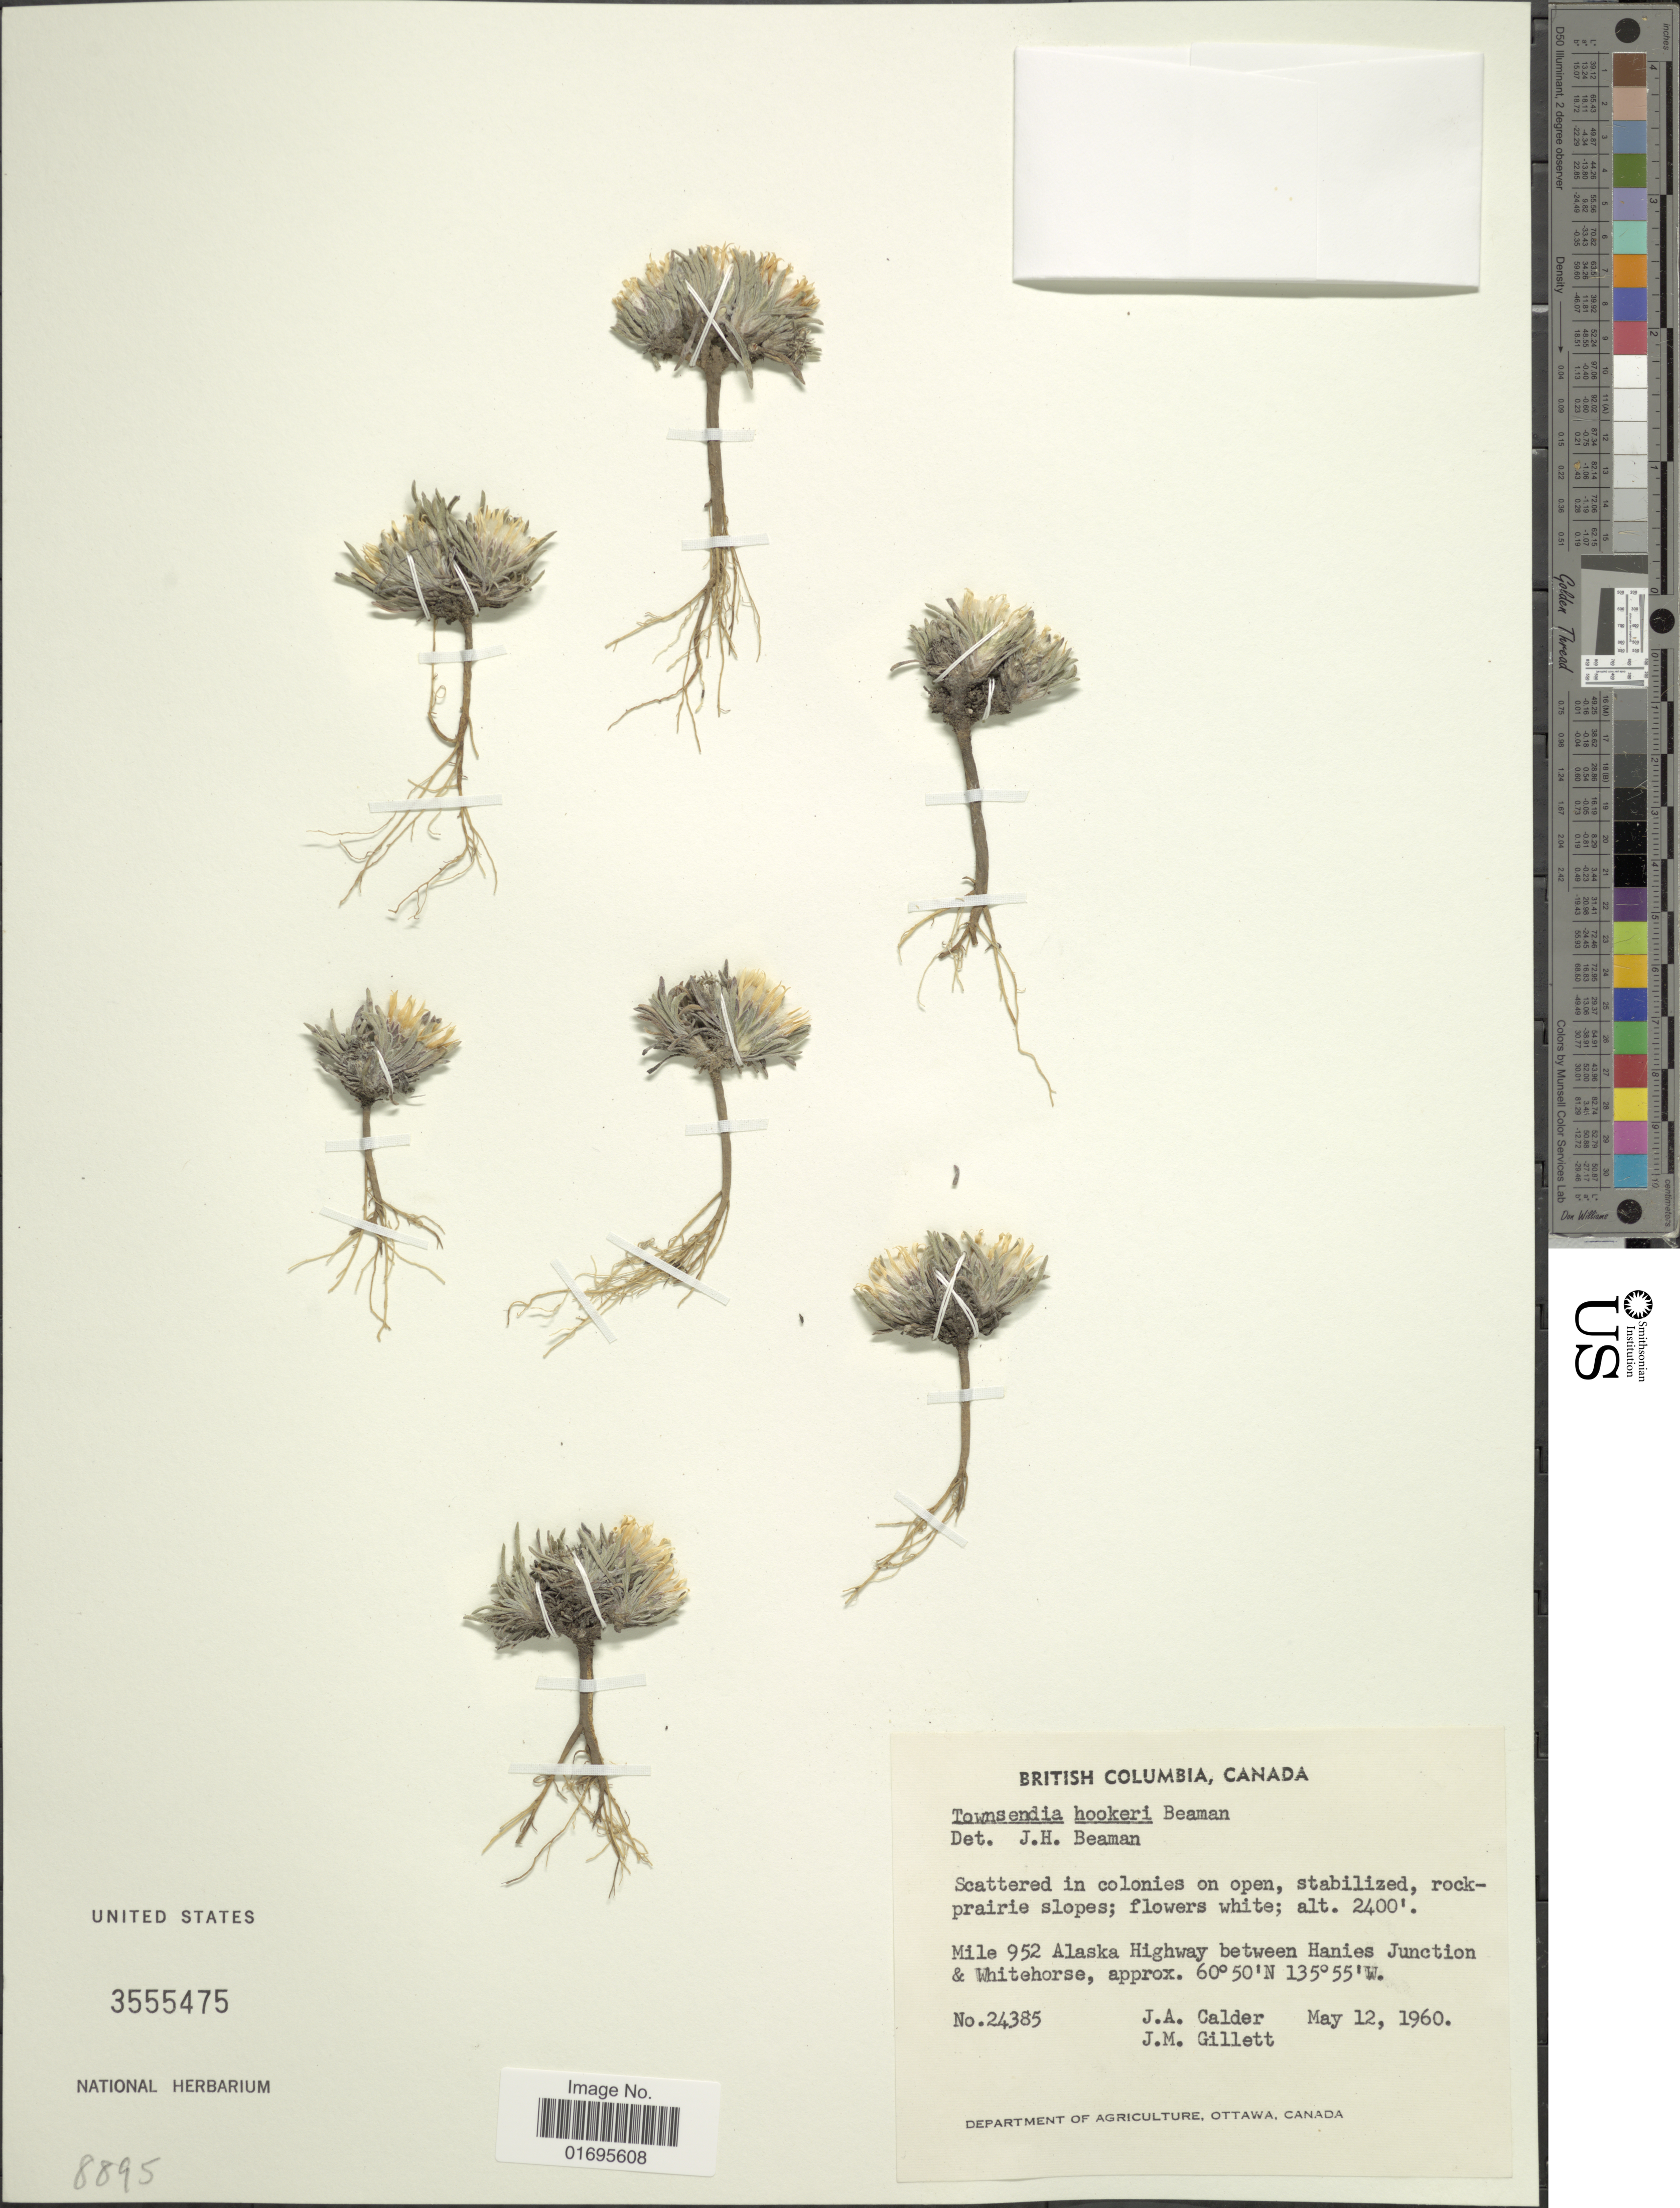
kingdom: Plantae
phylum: Tracheophyta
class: Magnoliopsida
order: Asterales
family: Asteraceae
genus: Townsendia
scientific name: Townsendia hookeri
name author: Beaman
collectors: J. A. Calder & J. M. Gillett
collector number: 24385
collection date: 1960-05-12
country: Canada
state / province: British Columbia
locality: Scattered in colonies on open, stabilized, rock-prairie slopes, Mile 952 Alaska Highway between Hanies Junction & Whitehorse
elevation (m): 732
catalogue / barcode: US 3555475